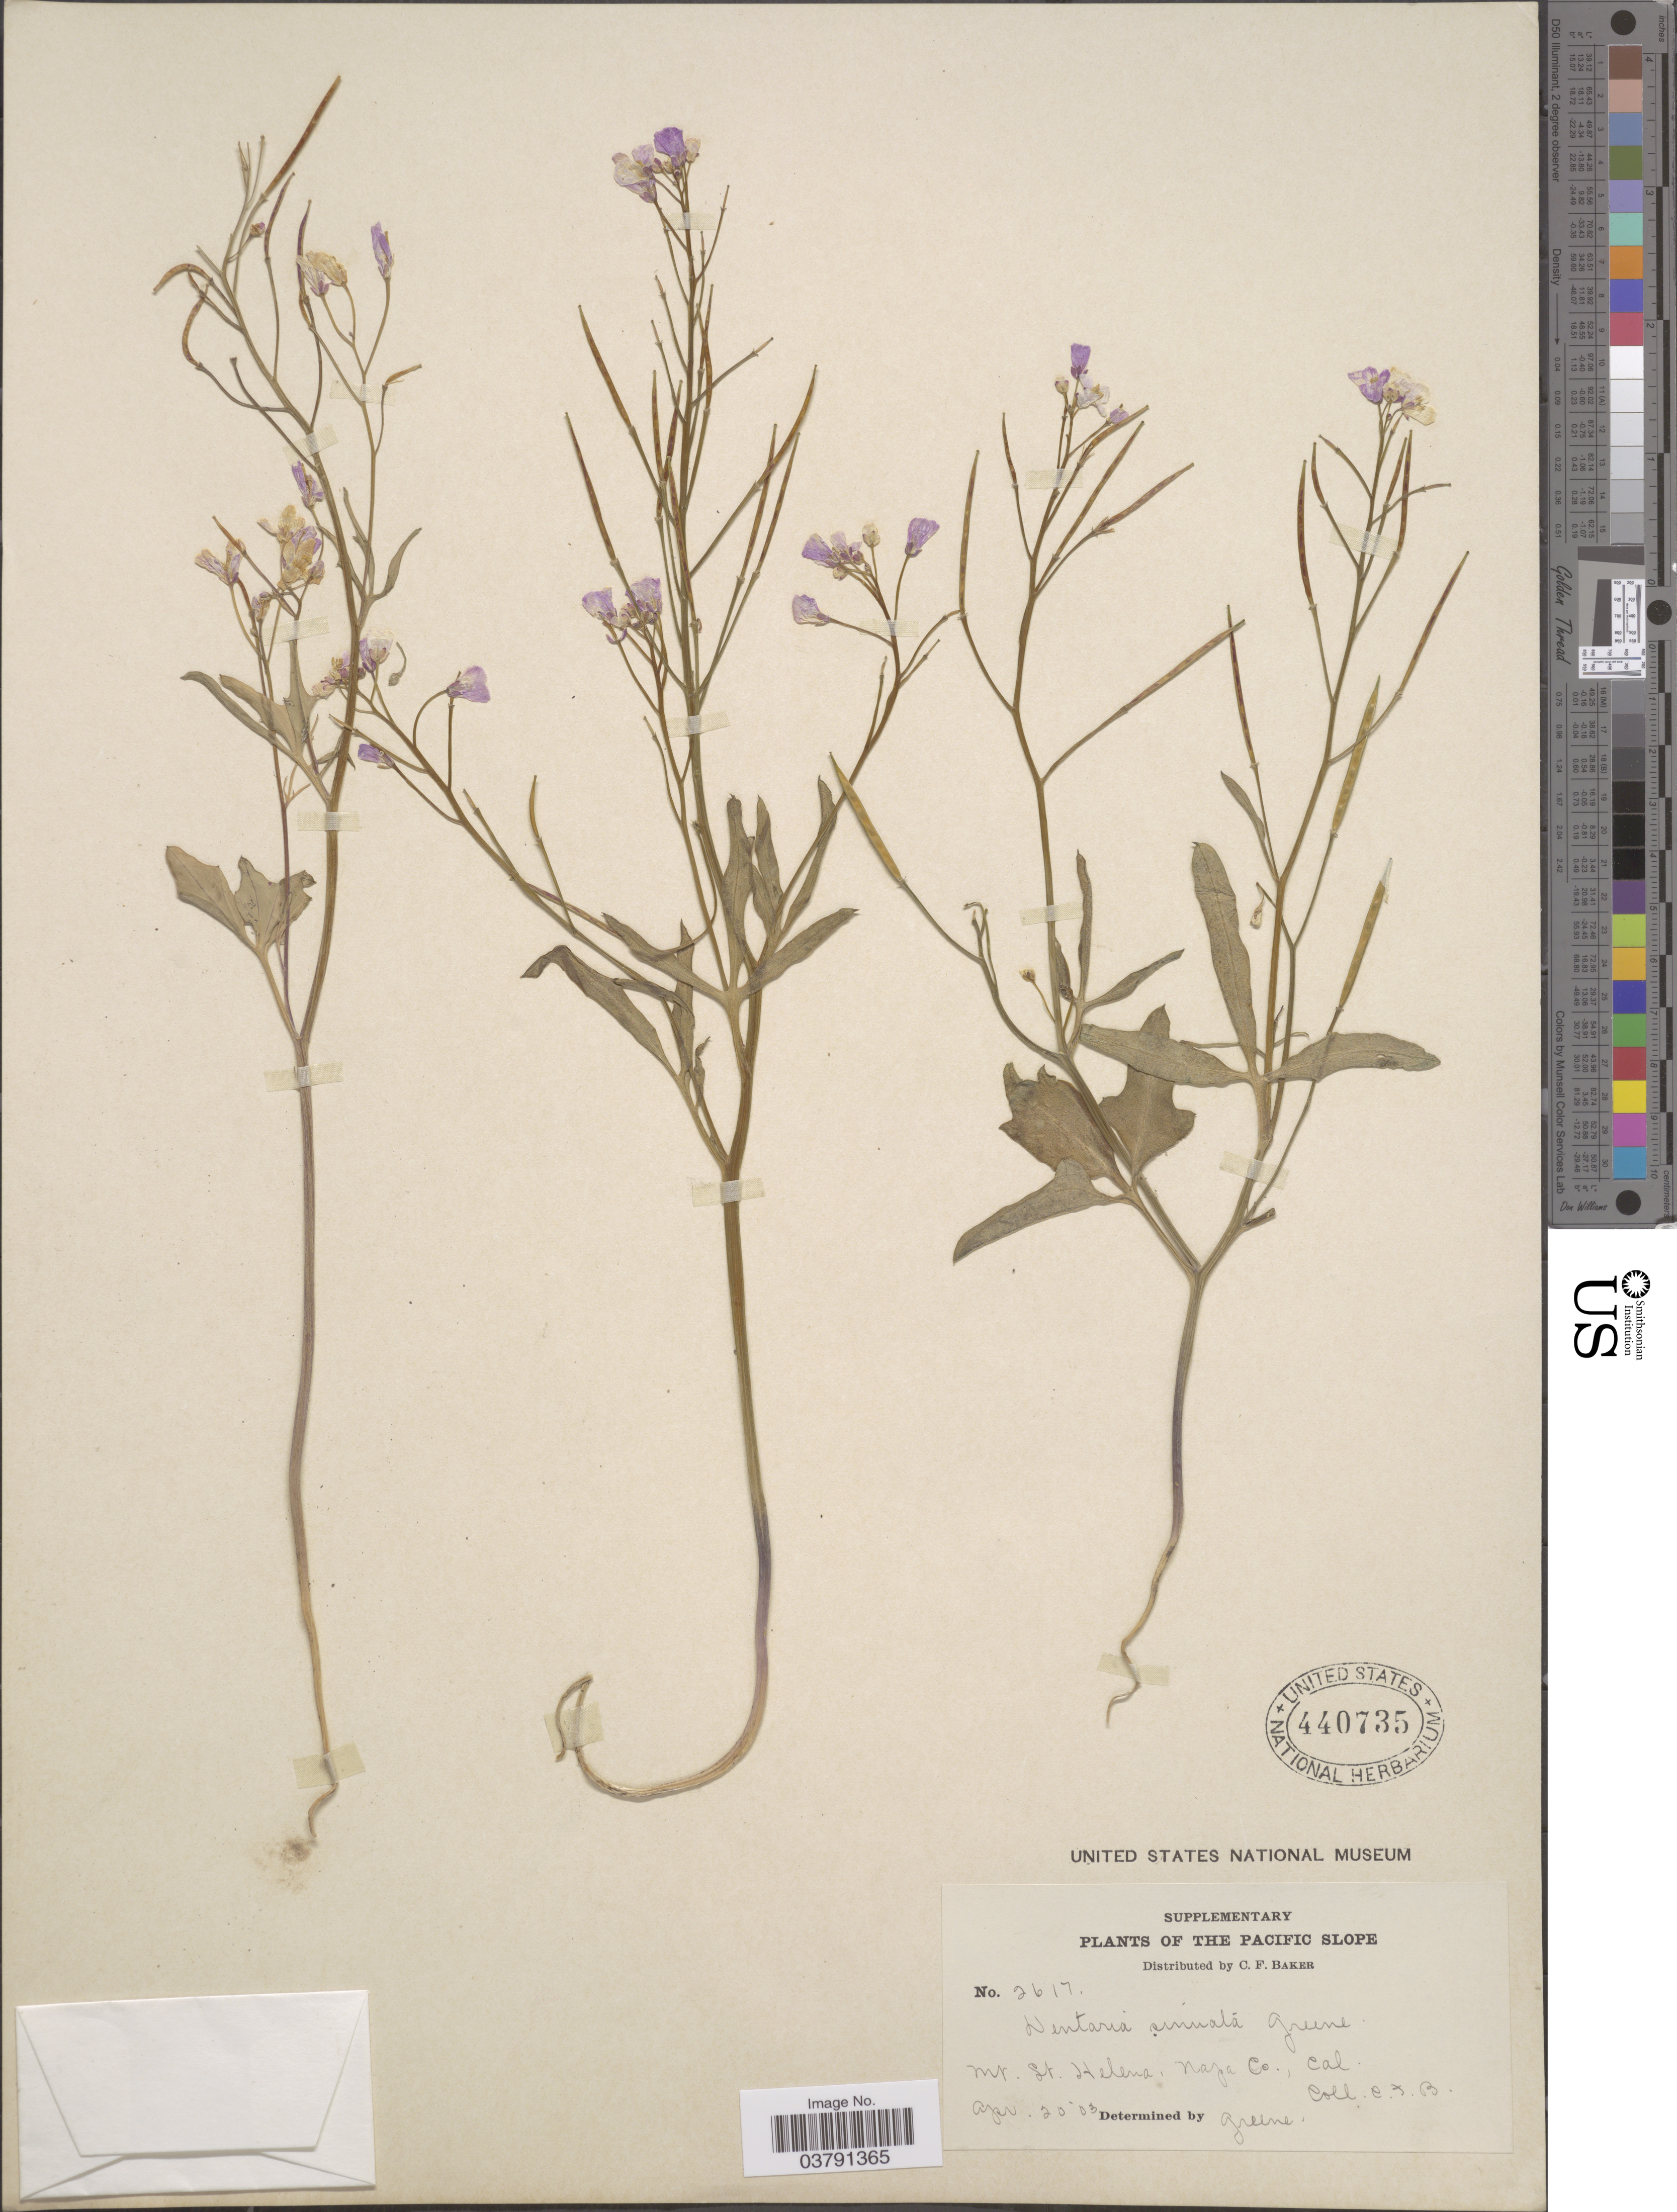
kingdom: Plantae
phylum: Tracheophyta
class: Magnoliopsida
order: Brassicales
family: Brassicaceae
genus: Dentaria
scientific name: Dentaria californica var. integrifolia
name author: (Nutt.) Detling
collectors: C. F. Baker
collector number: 2617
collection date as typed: Transcribed d/m/y: 20/4/3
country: United States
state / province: California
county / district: Napa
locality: The Pacific Slope. Mt. St. Helena, Napa Co.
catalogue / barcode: US 440735